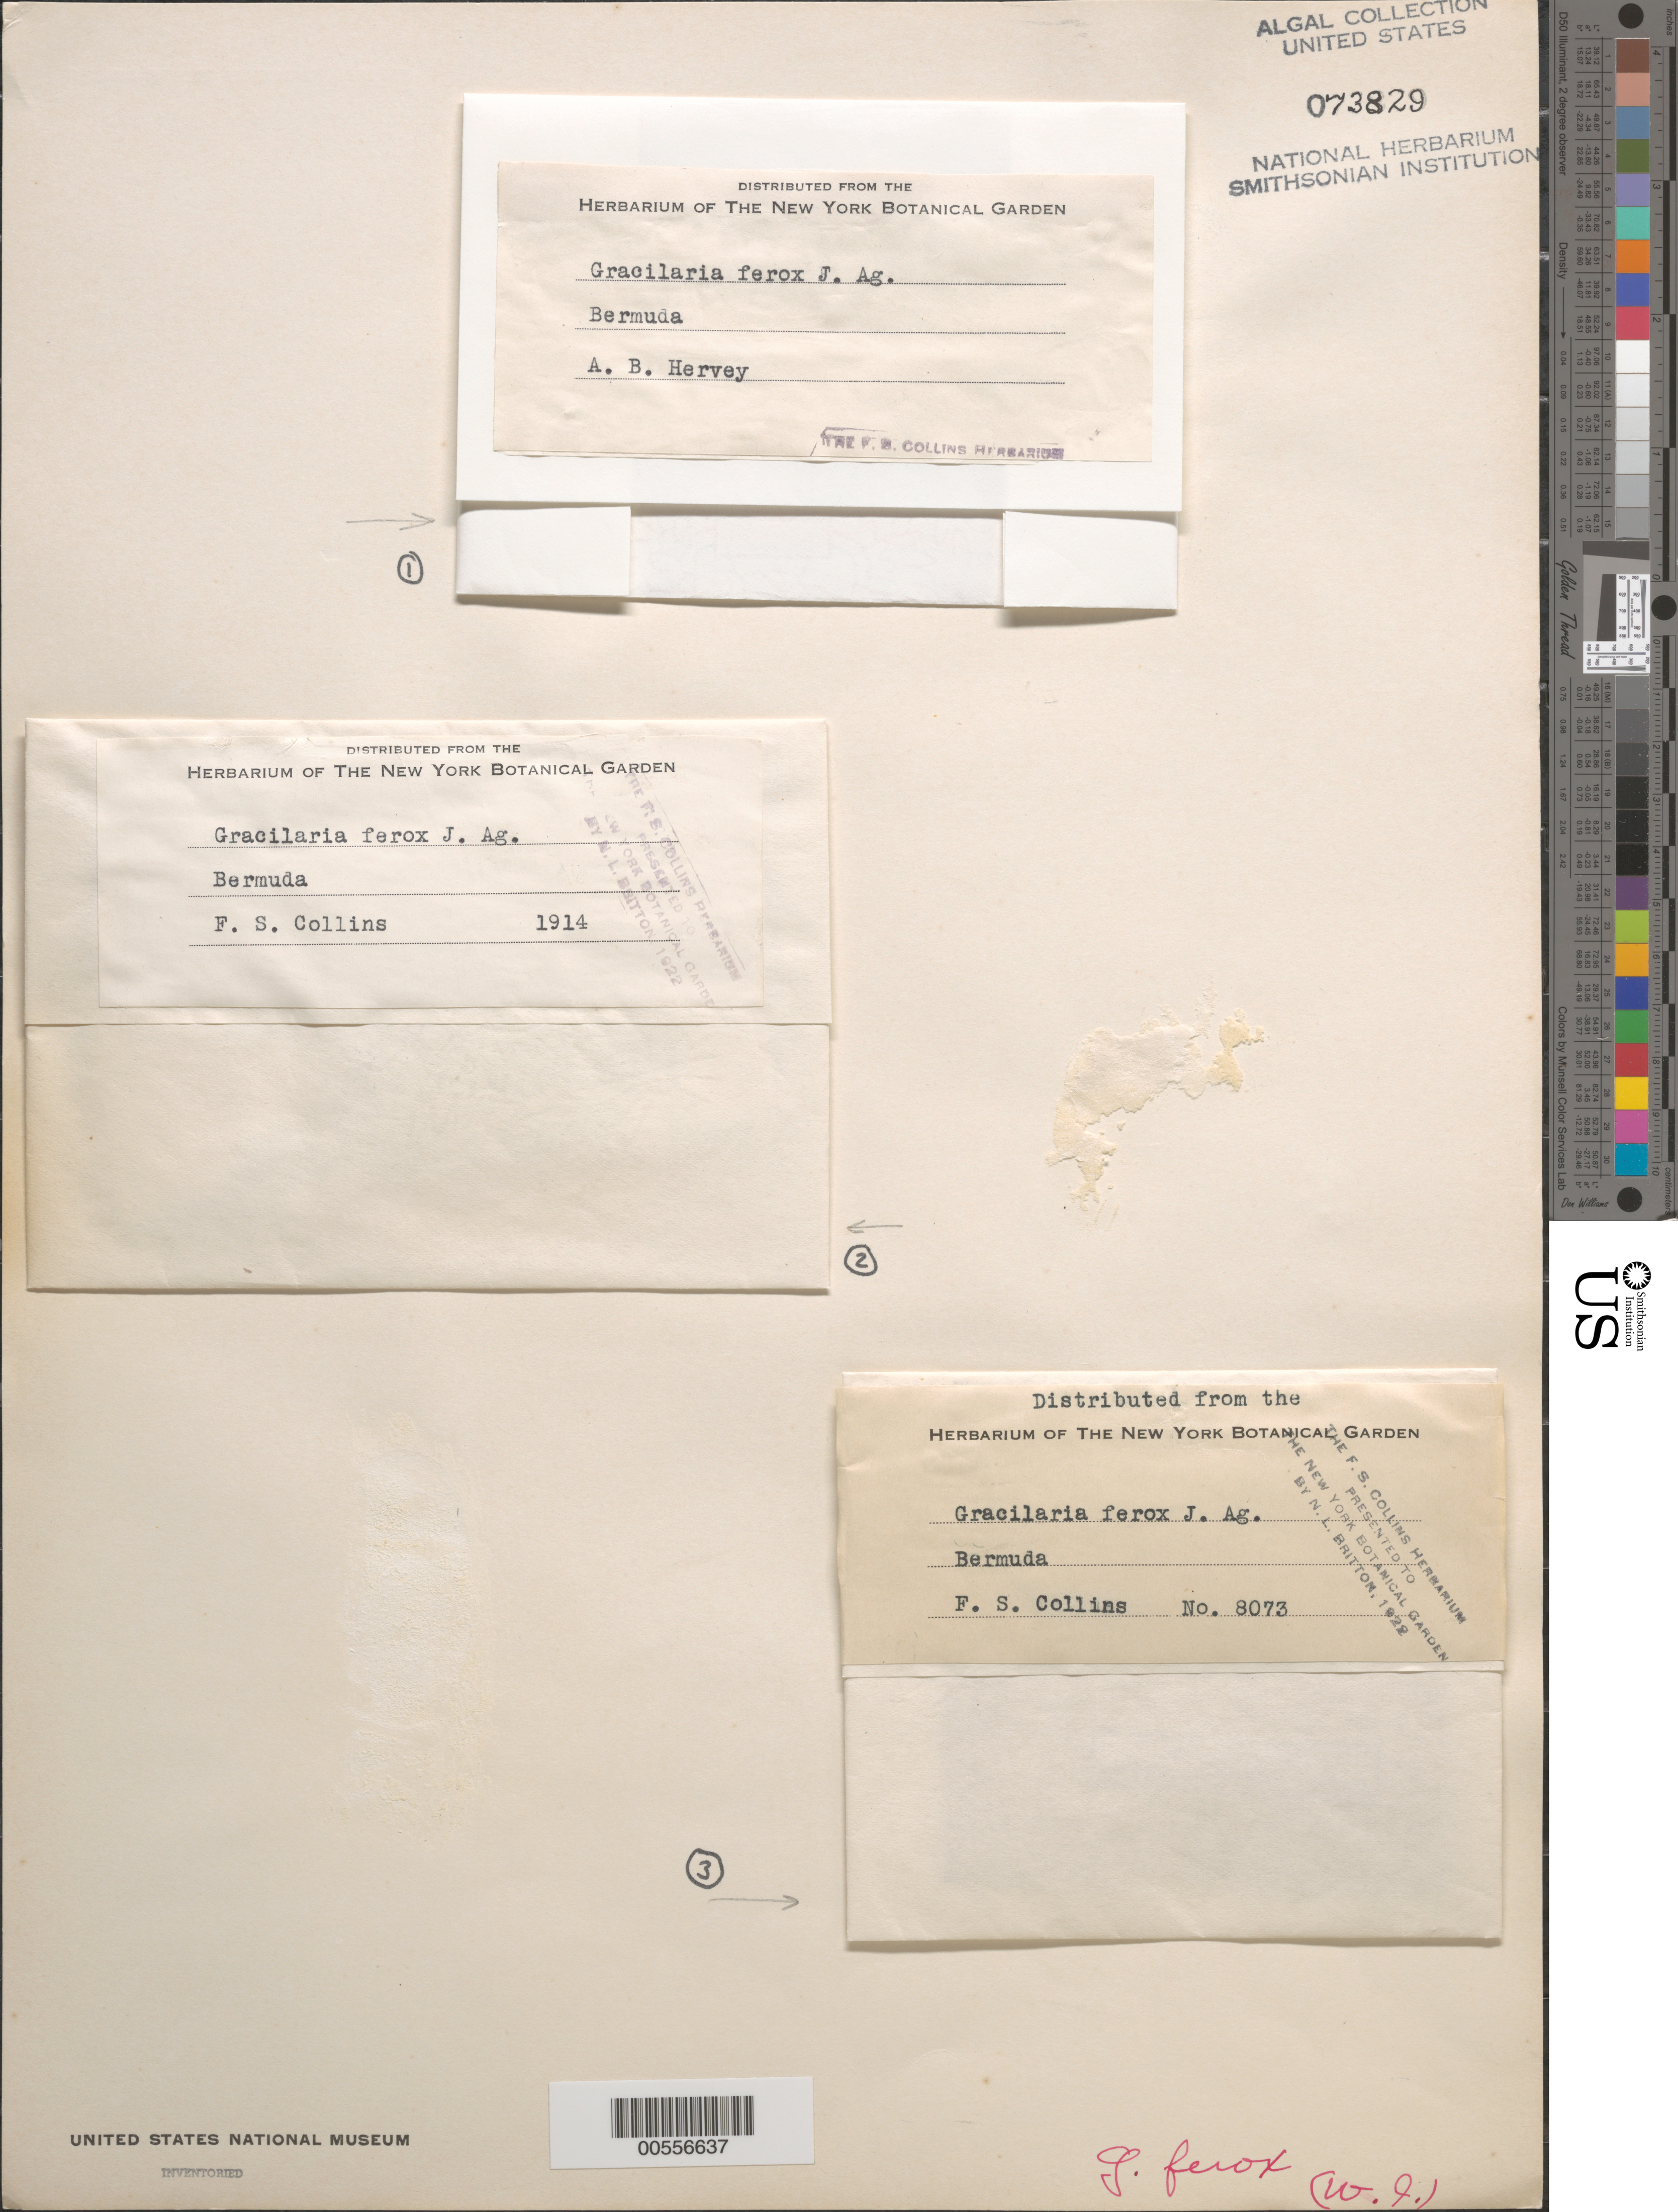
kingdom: Plantae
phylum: Rhodophyta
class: Florideophyceae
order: Gracilariales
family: Gracilariaceae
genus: Gracilaria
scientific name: Gracilaria ferox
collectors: F. Collins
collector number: FSC 8073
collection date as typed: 1914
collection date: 1914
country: Bermuda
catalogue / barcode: US 73829